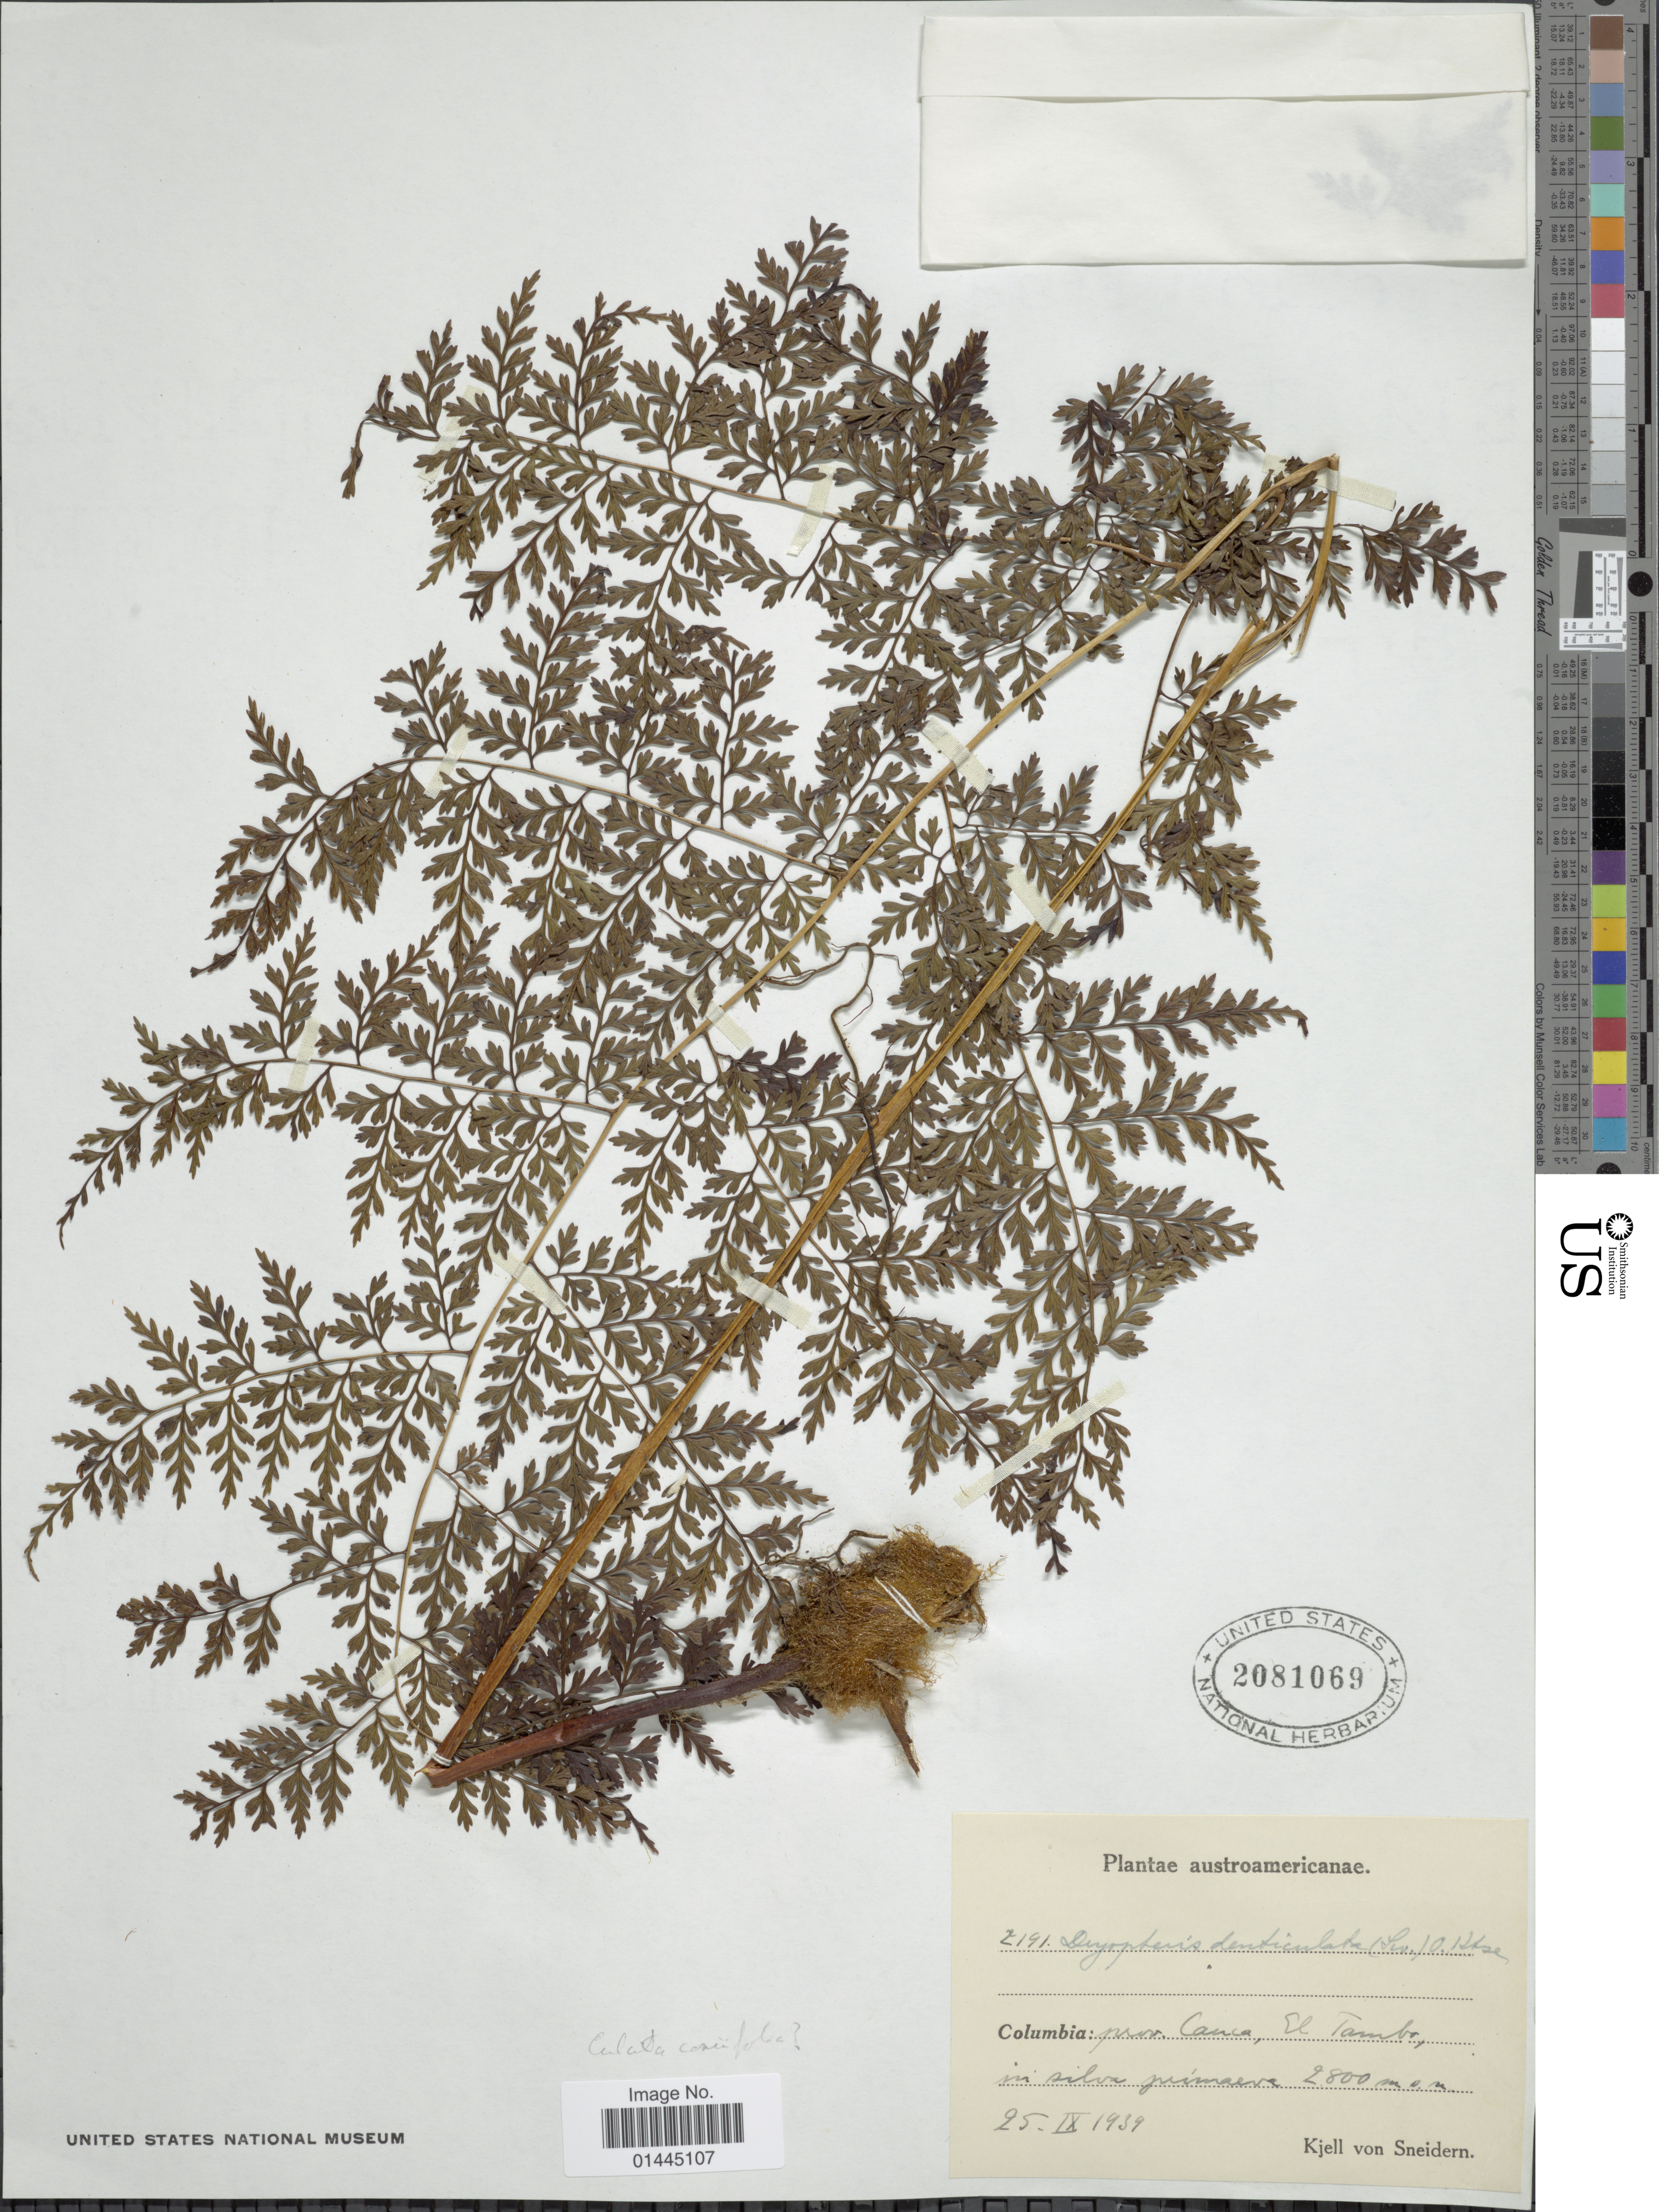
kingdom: Plantae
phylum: Tracheophyta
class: Polypodiopsida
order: Cyatheales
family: Culcitaceae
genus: Culcita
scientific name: Culcita coniifolia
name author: (Hook.) Maxon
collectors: K. von Sneidern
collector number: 2191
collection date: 1939-09-25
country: Colombia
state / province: Cauca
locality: El Tambo, in silva primaeve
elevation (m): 2800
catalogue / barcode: US 2081069